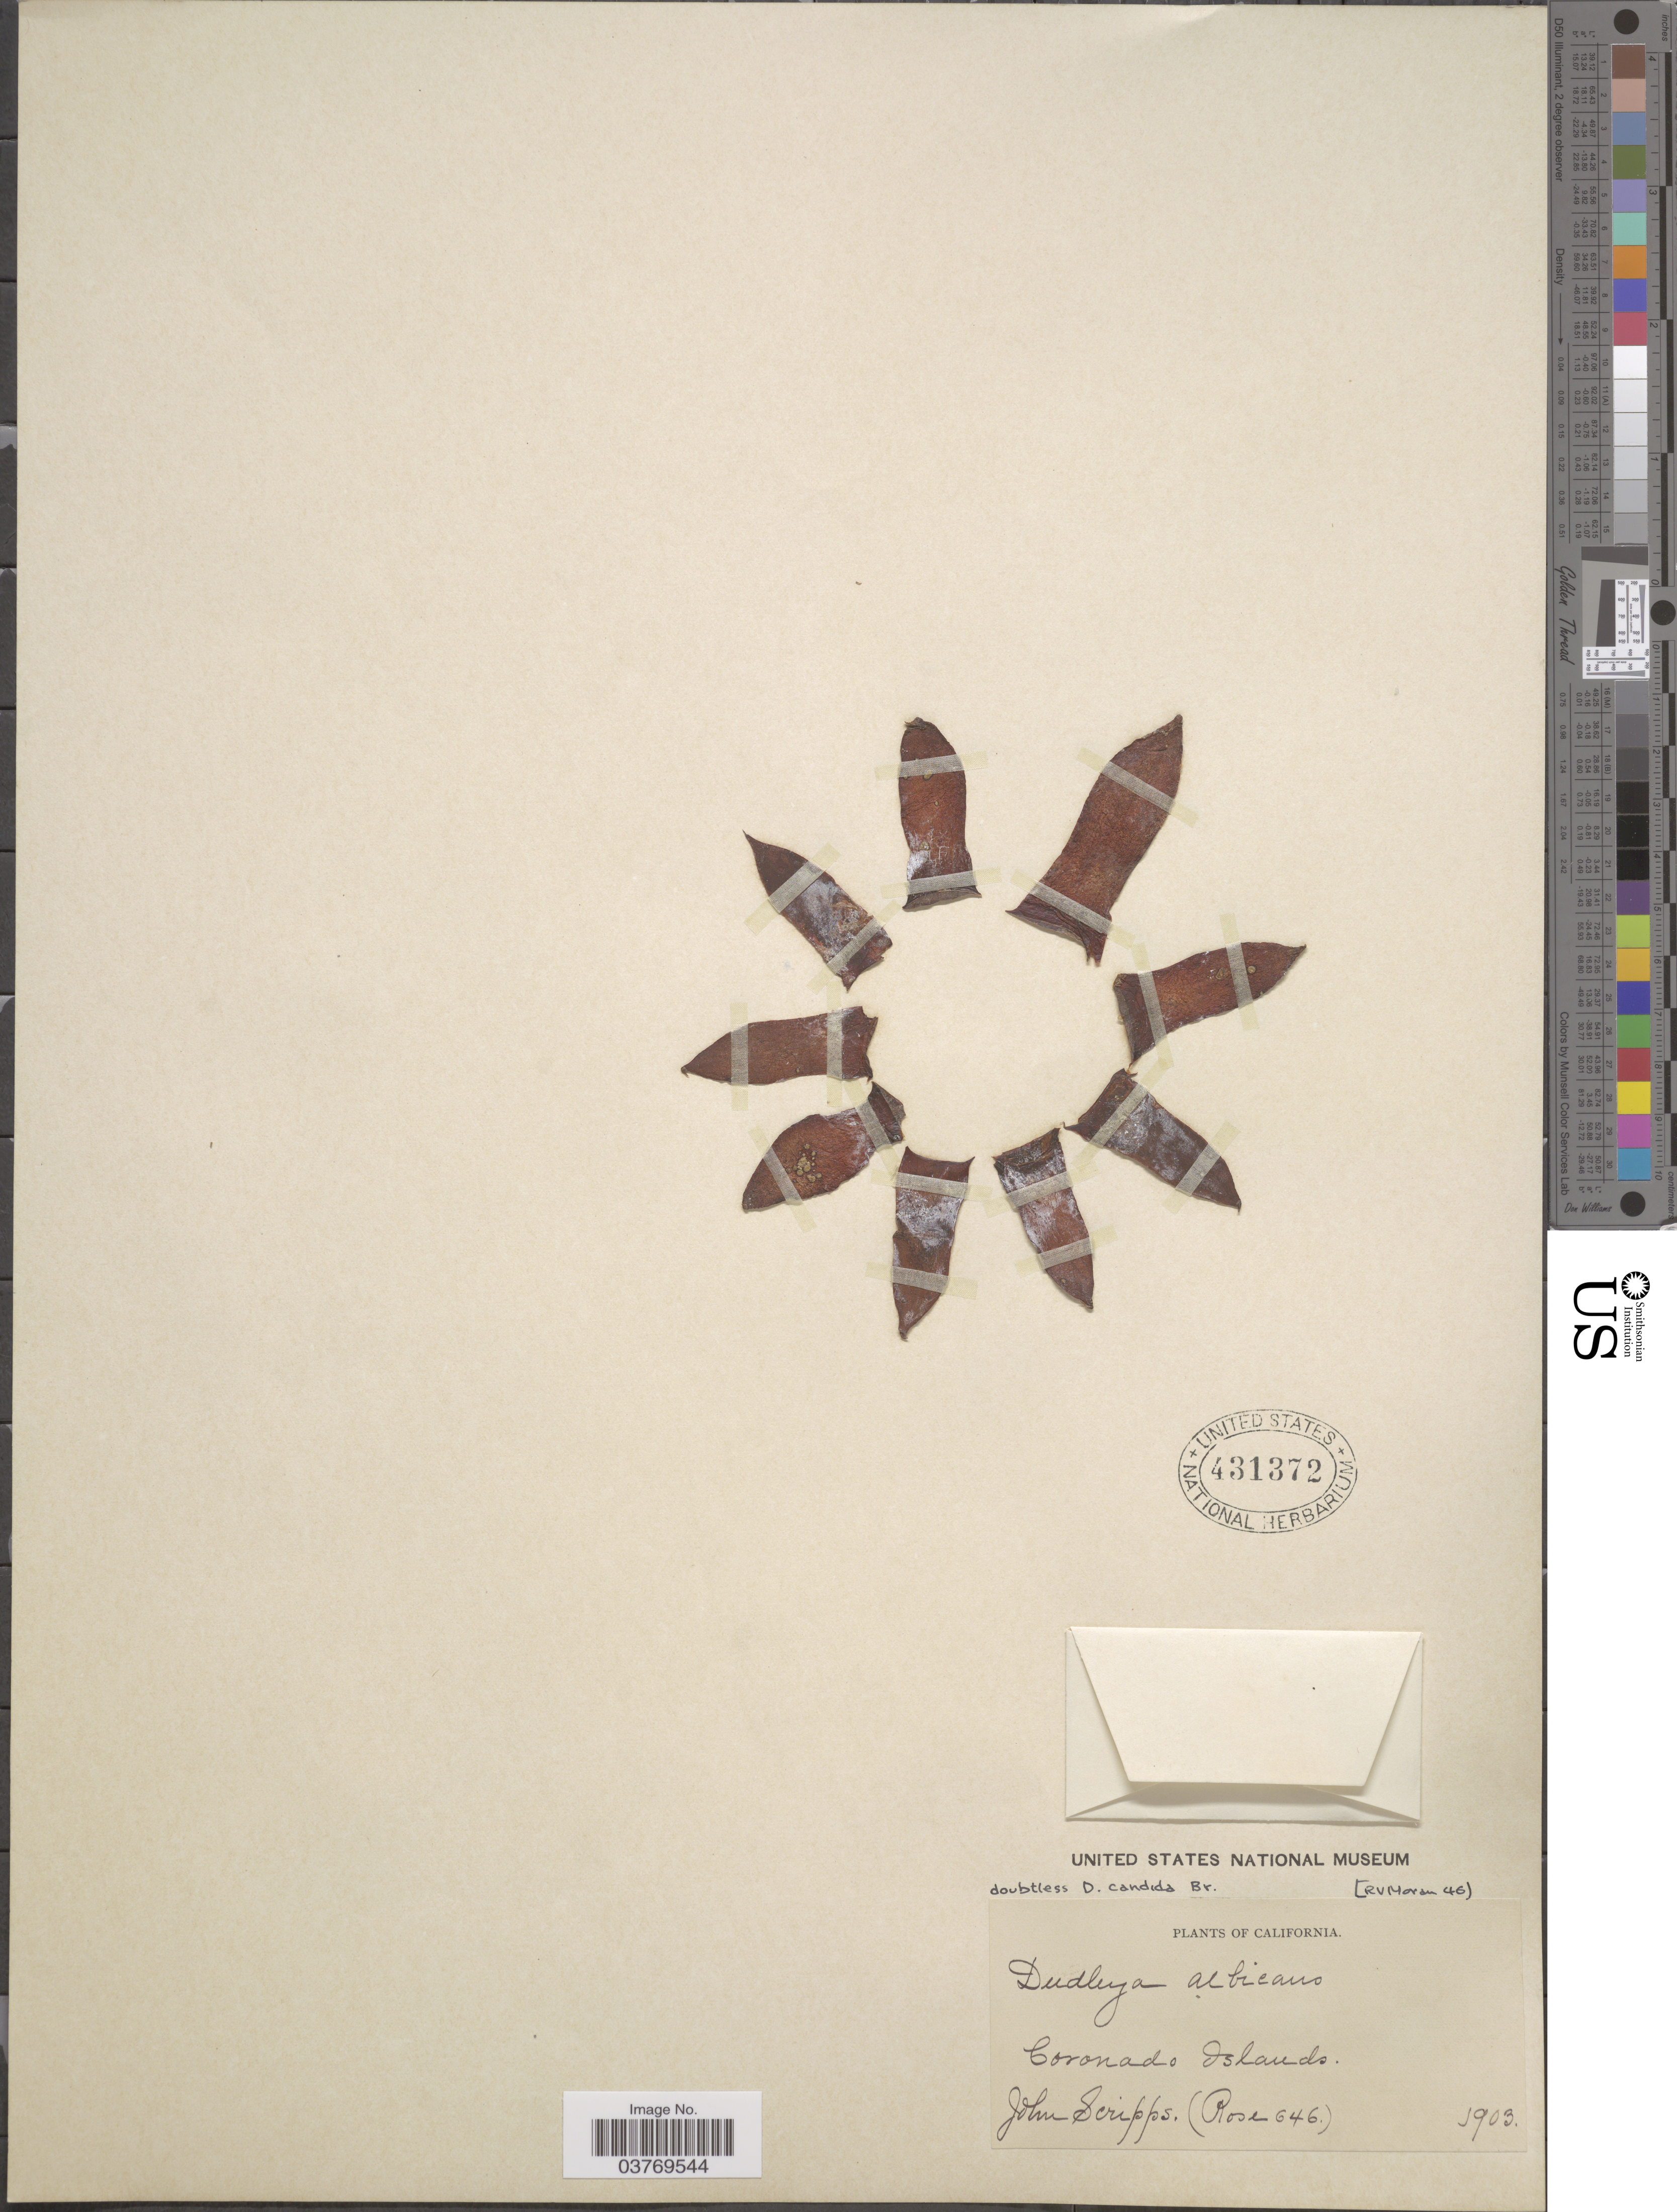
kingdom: Plantae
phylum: Tracheophyta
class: Magnoliopsida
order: Saxifragales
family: Crassulaceae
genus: Dudleya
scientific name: Dudleya albicans, ined.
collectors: J. Scripps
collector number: Rose646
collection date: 1903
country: United States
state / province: California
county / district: Riverside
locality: Coronado Islands.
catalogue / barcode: US 431372